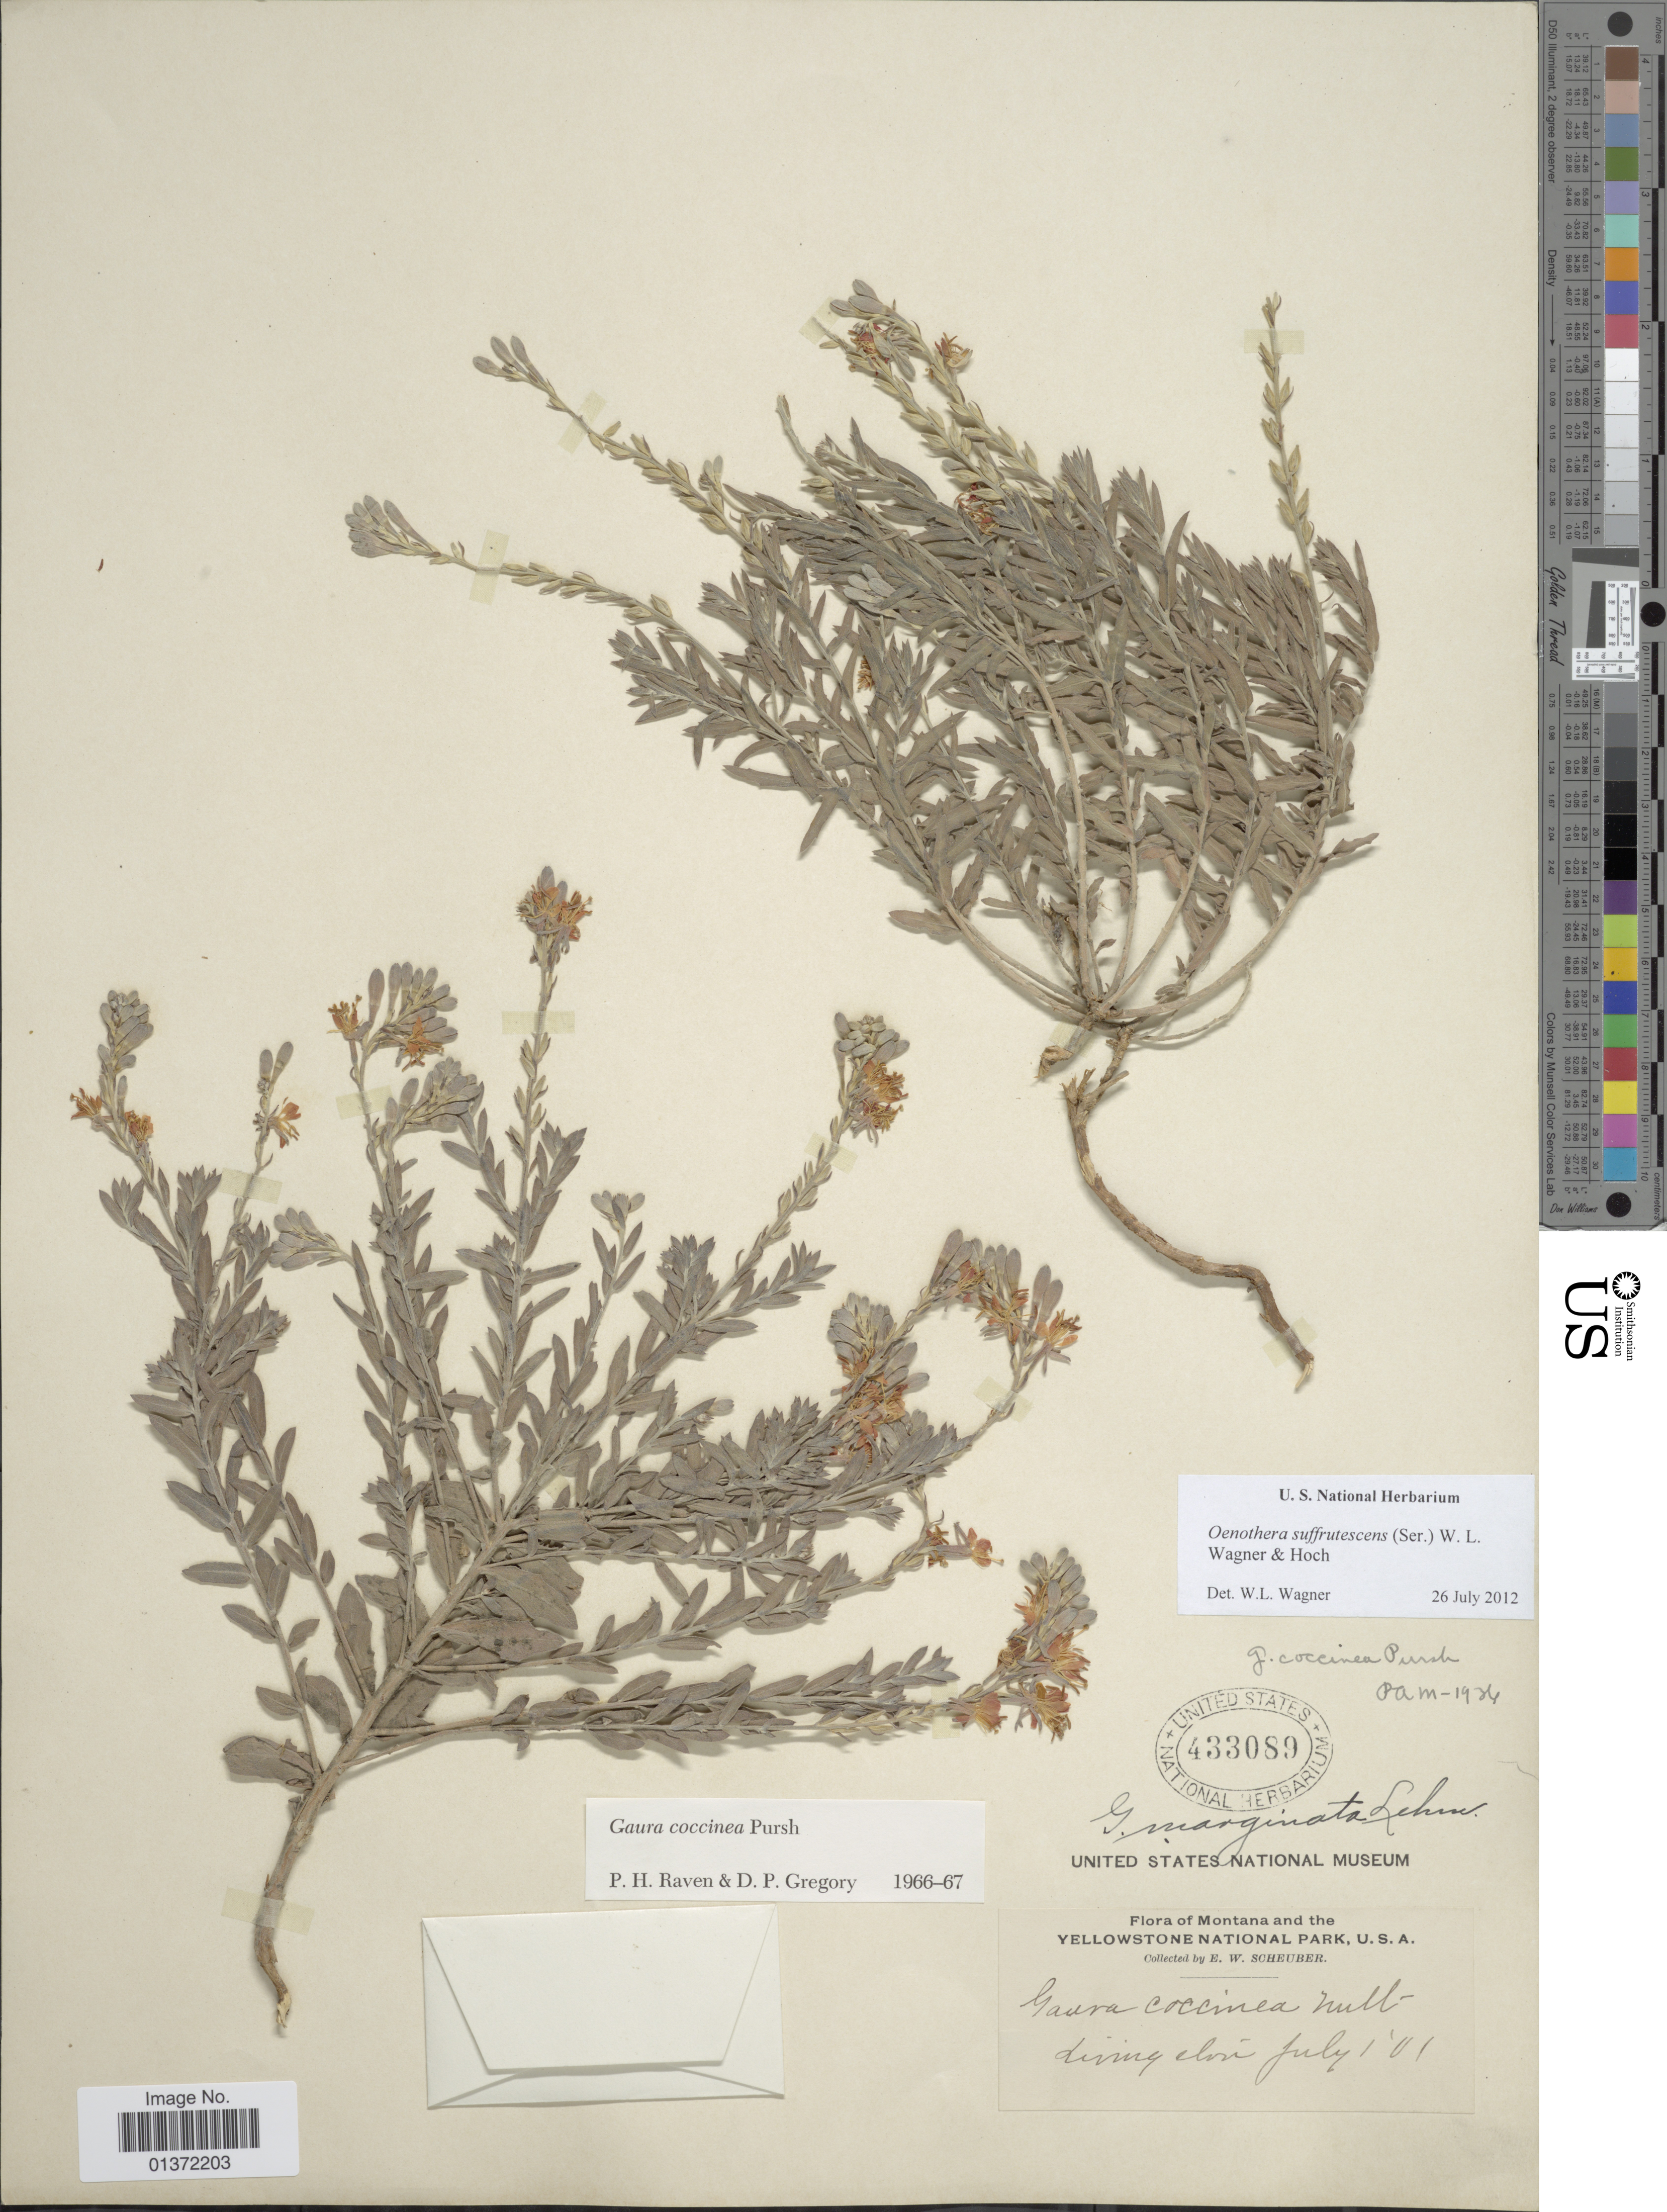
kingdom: Plantae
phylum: Tracheophyta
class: Magnoliopsida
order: Myrtales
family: Onagraceae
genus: Oenothera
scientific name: Oenothera suffrutescens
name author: (Ser.) W.L. Wagner & Hoch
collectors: E. Scheuber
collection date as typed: Transcribed d/m/y: 1/7/1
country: United States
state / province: Montana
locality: Yellowstone National Park, Livingston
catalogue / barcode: US 433089